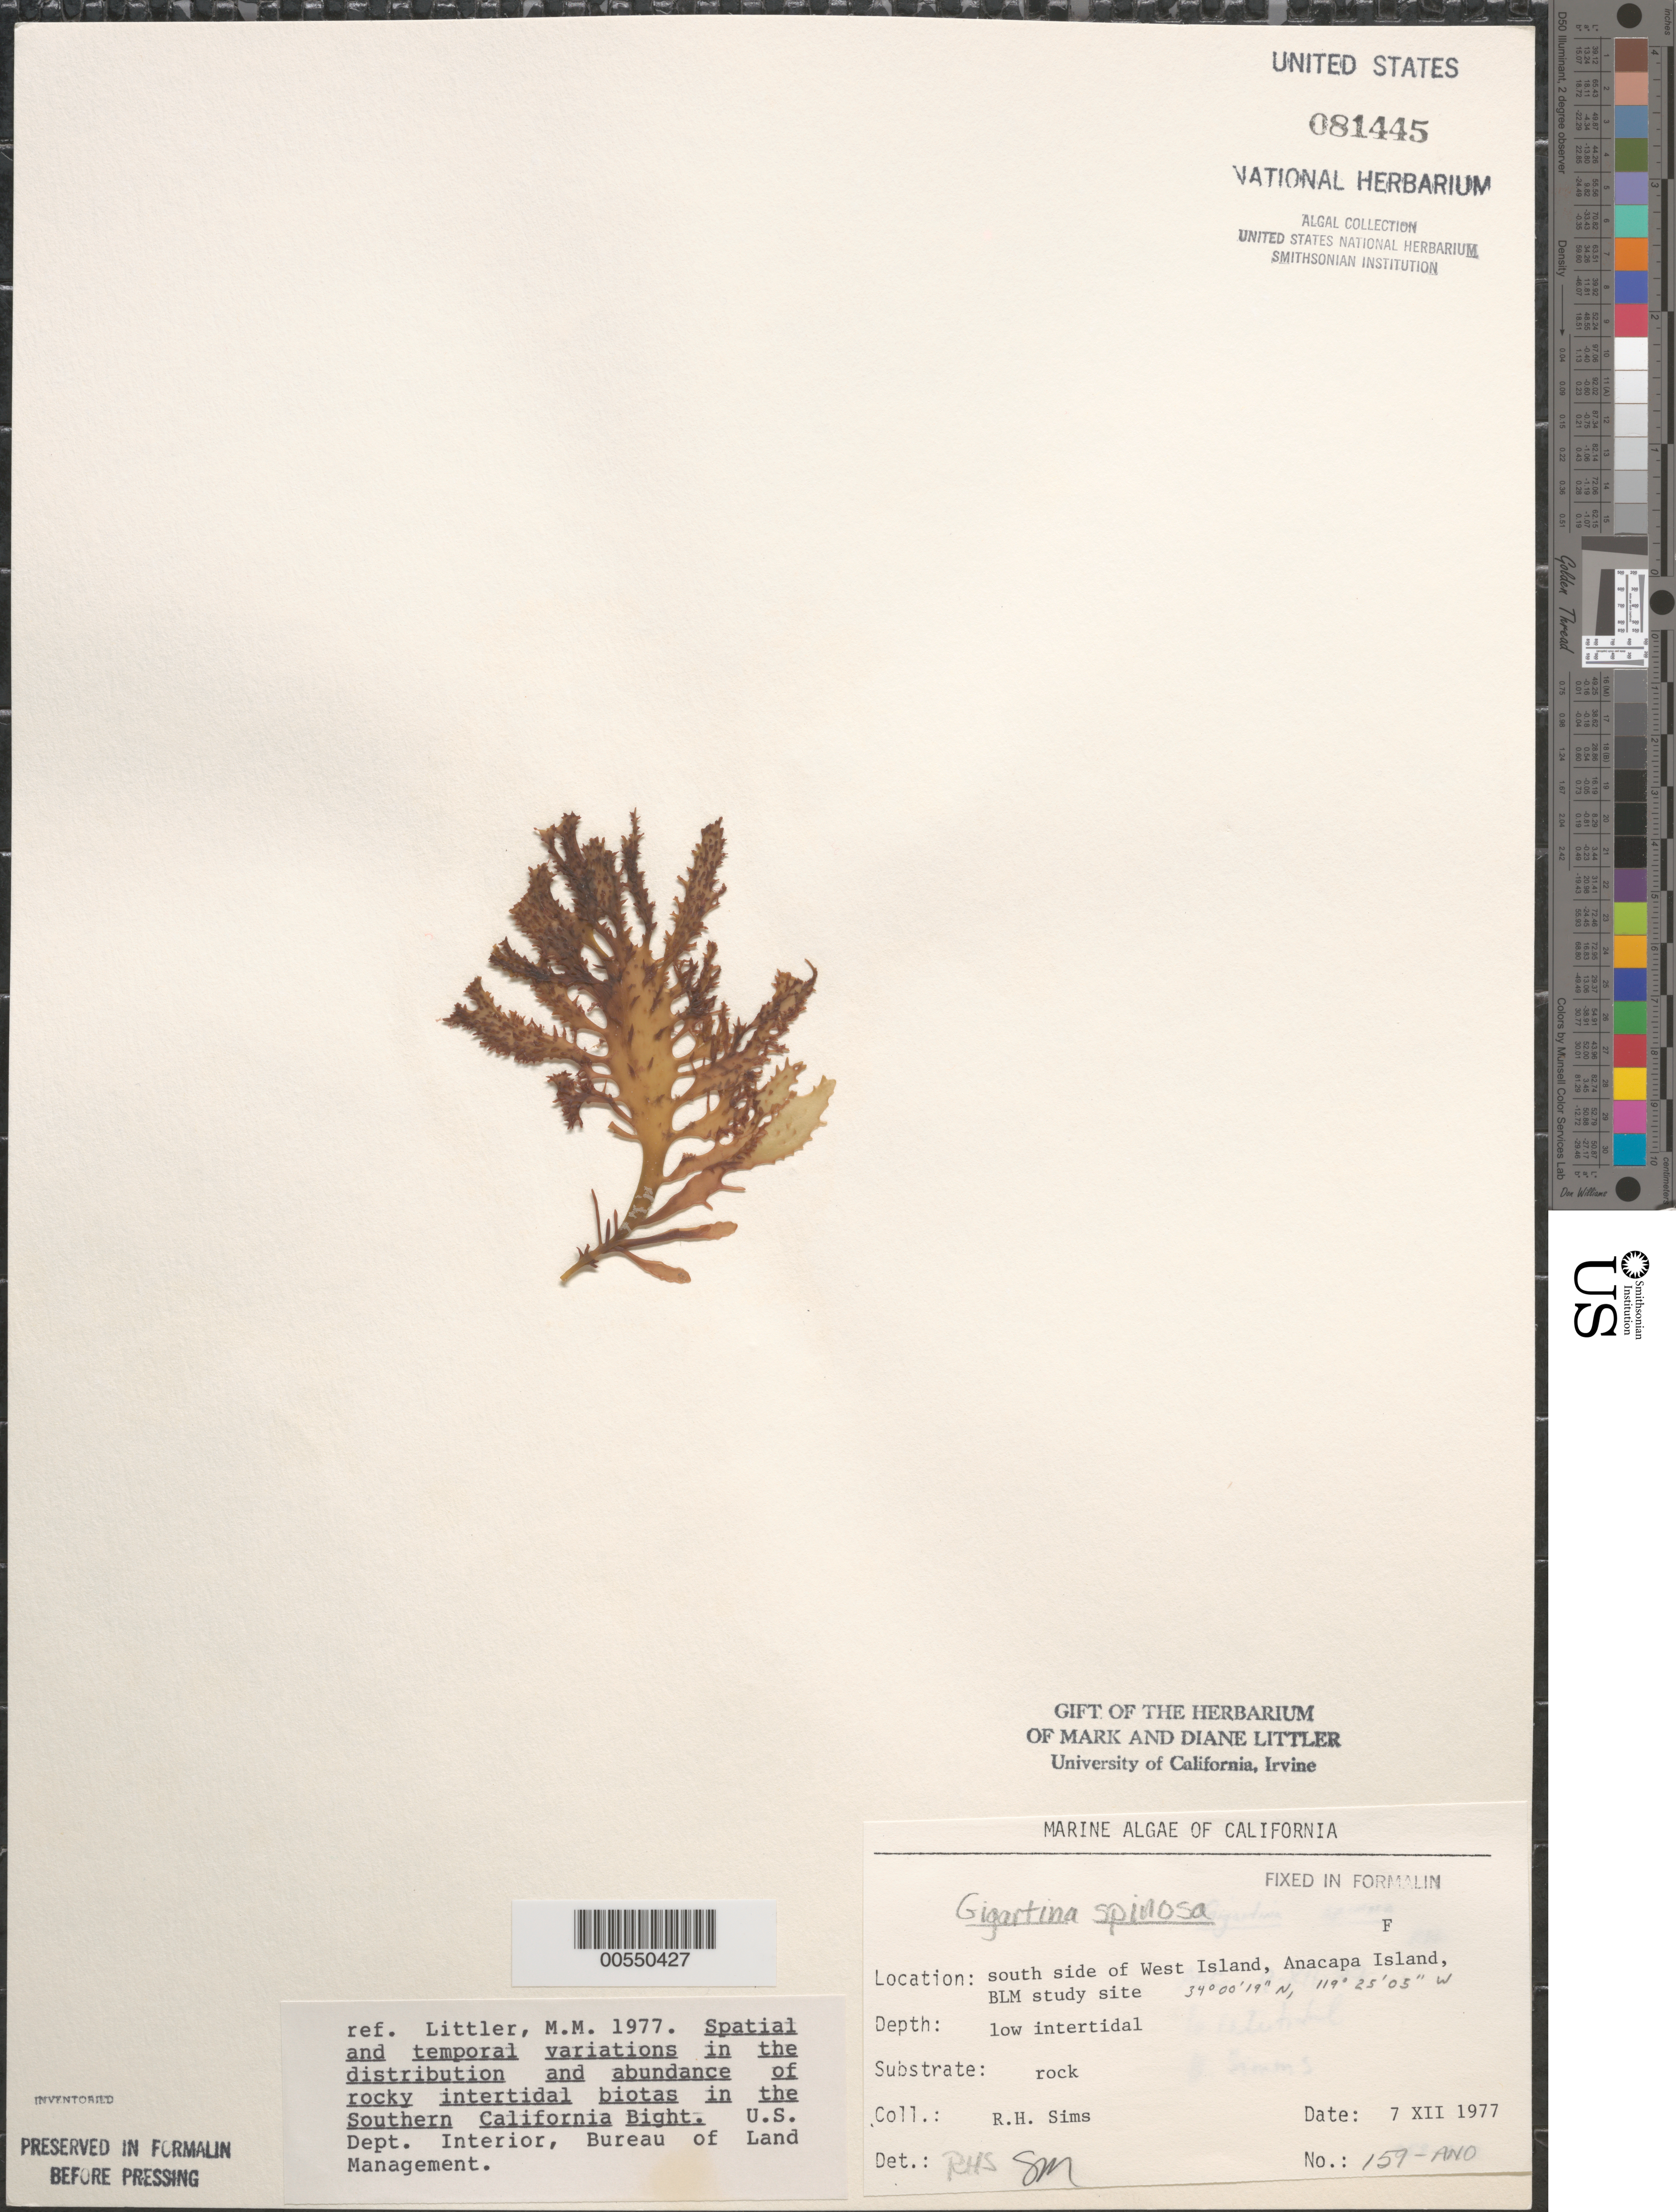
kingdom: Plantae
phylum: Rhodophyta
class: Florideophyceae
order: Gigartinales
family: Gigartinaceae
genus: Chondracanthus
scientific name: Chondracanthus spinosus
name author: (Kütz.) Guiry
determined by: Algae name updating Project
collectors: R. H. Sims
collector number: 159-ANO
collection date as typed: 07 Dec 1977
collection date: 1977-12-07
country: United States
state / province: California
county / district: Ventura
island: Anacapa Island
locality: South side of west island, near Cat Rock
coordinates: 34 00'19"N, 119 25'05"W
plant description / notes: BLM-SOCALBIGHT Rocky Intertidal Survey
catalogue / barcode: US 81445